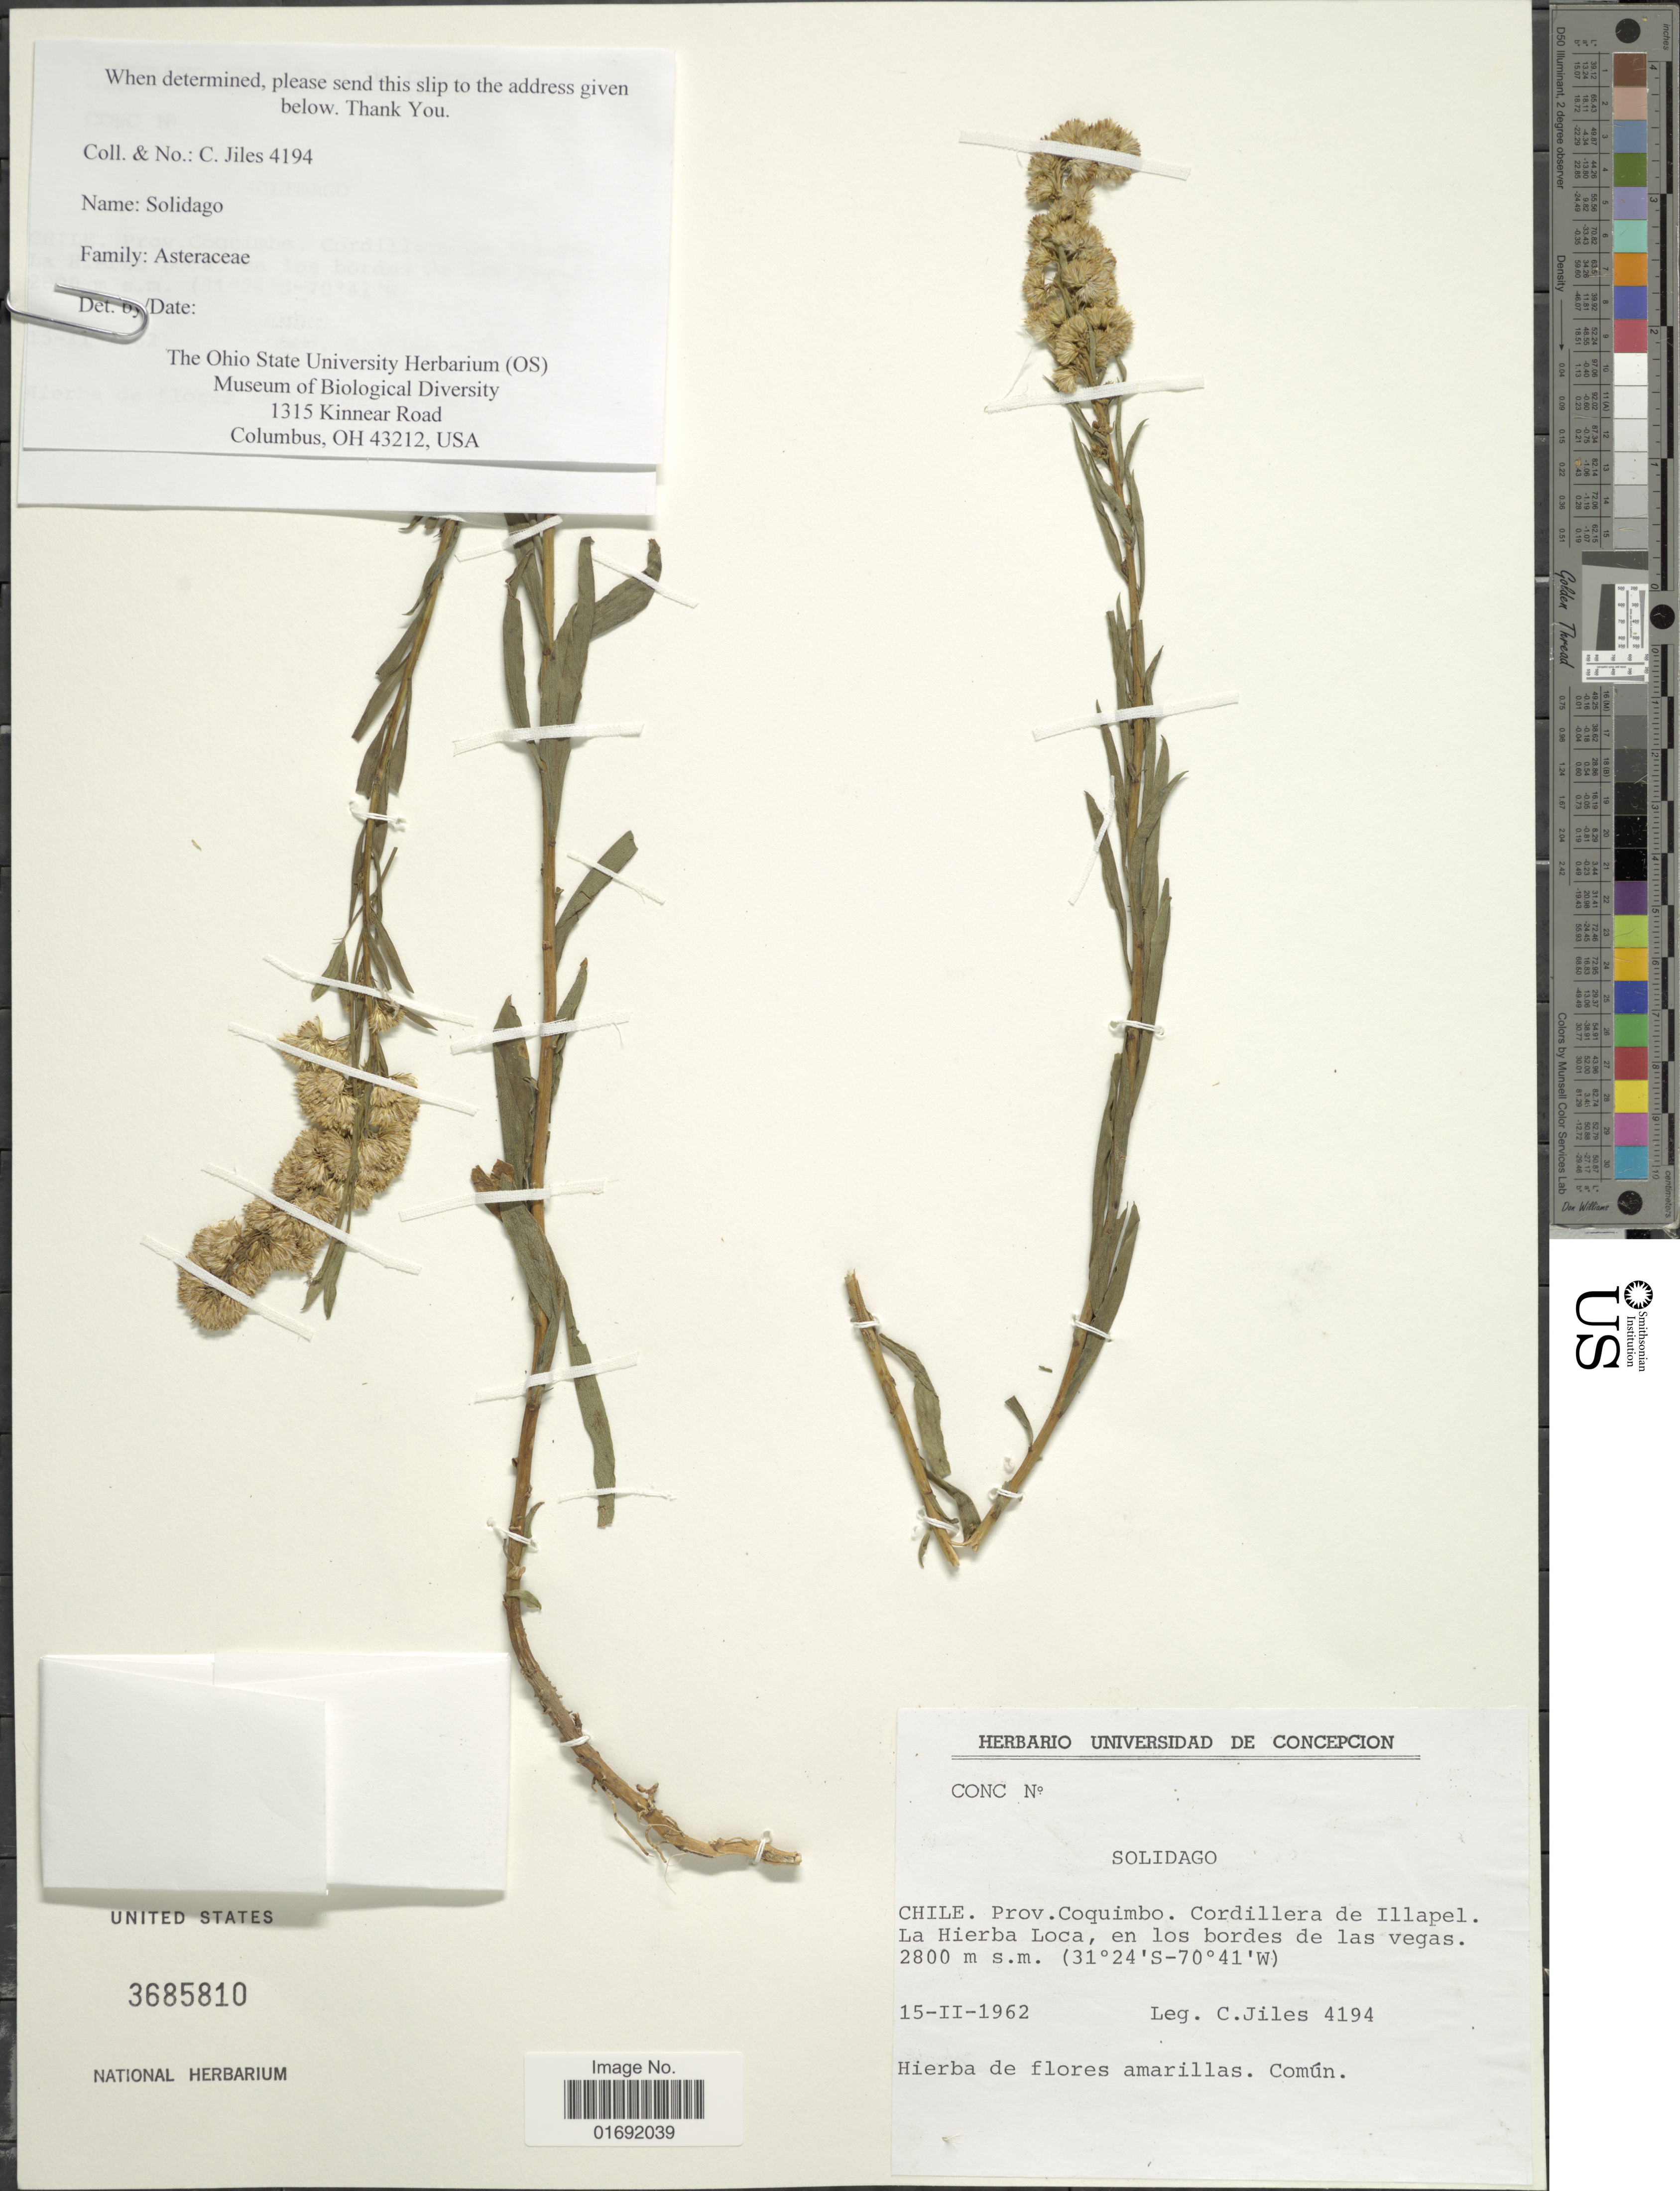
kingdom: Plantae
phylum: Tracheophyta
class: Magnoliopsida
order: Asterales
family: Asteraceae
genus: Solidago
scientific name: Solidago sp.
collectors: C. Jiles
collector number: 4194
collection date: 1962-02-15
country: Chile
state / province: Coquimbo (IV)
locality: Cordillera de Illapel, La Hierba Loca, en los bordes de las vegas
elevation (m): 2800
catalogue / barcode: US 3685810